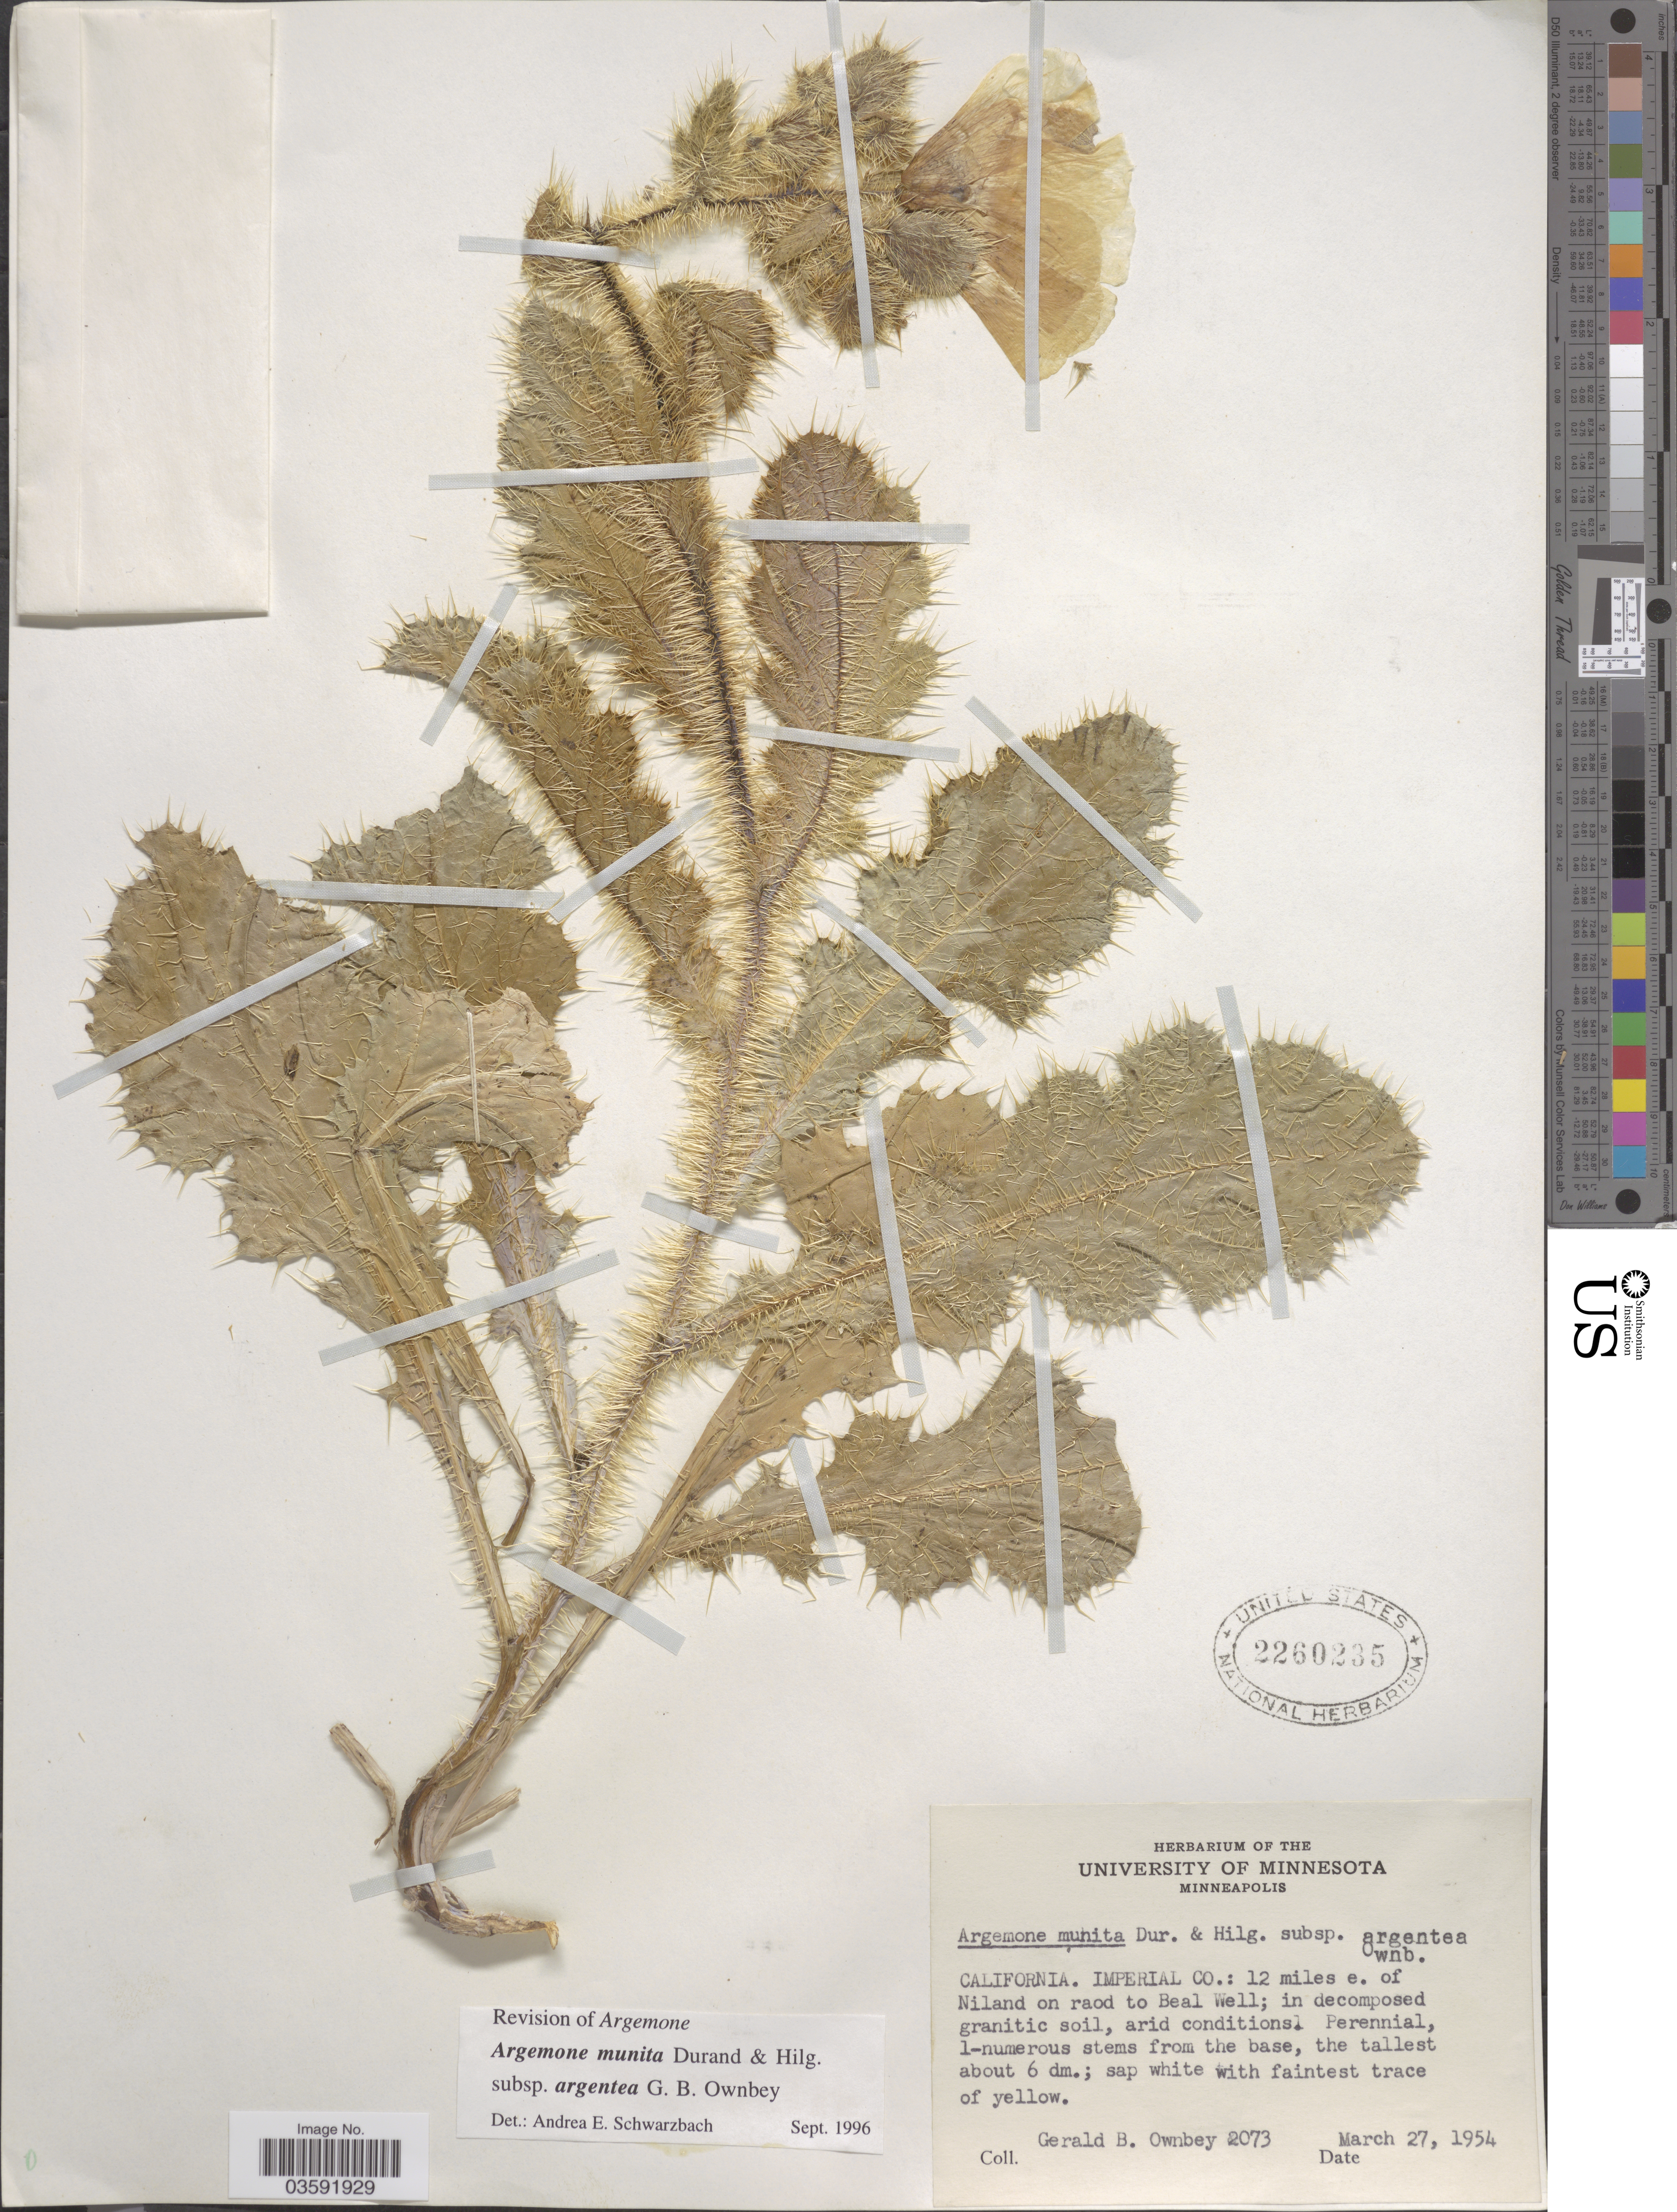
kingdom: Plantae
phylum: Tracheophyta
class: Magnoliopsida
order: Ranunculales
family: Papaveraceae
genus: Argemone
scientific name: Argemone munita subsp. argentea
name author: G.B. Ownbey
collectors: G. B. Ownbey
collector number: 2073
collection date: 1954-03-27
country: United States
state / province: California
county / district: Imperial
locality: Imperial Co.: 12 miles e. of Niland on road to Beal Well.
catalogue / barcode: US 2260235